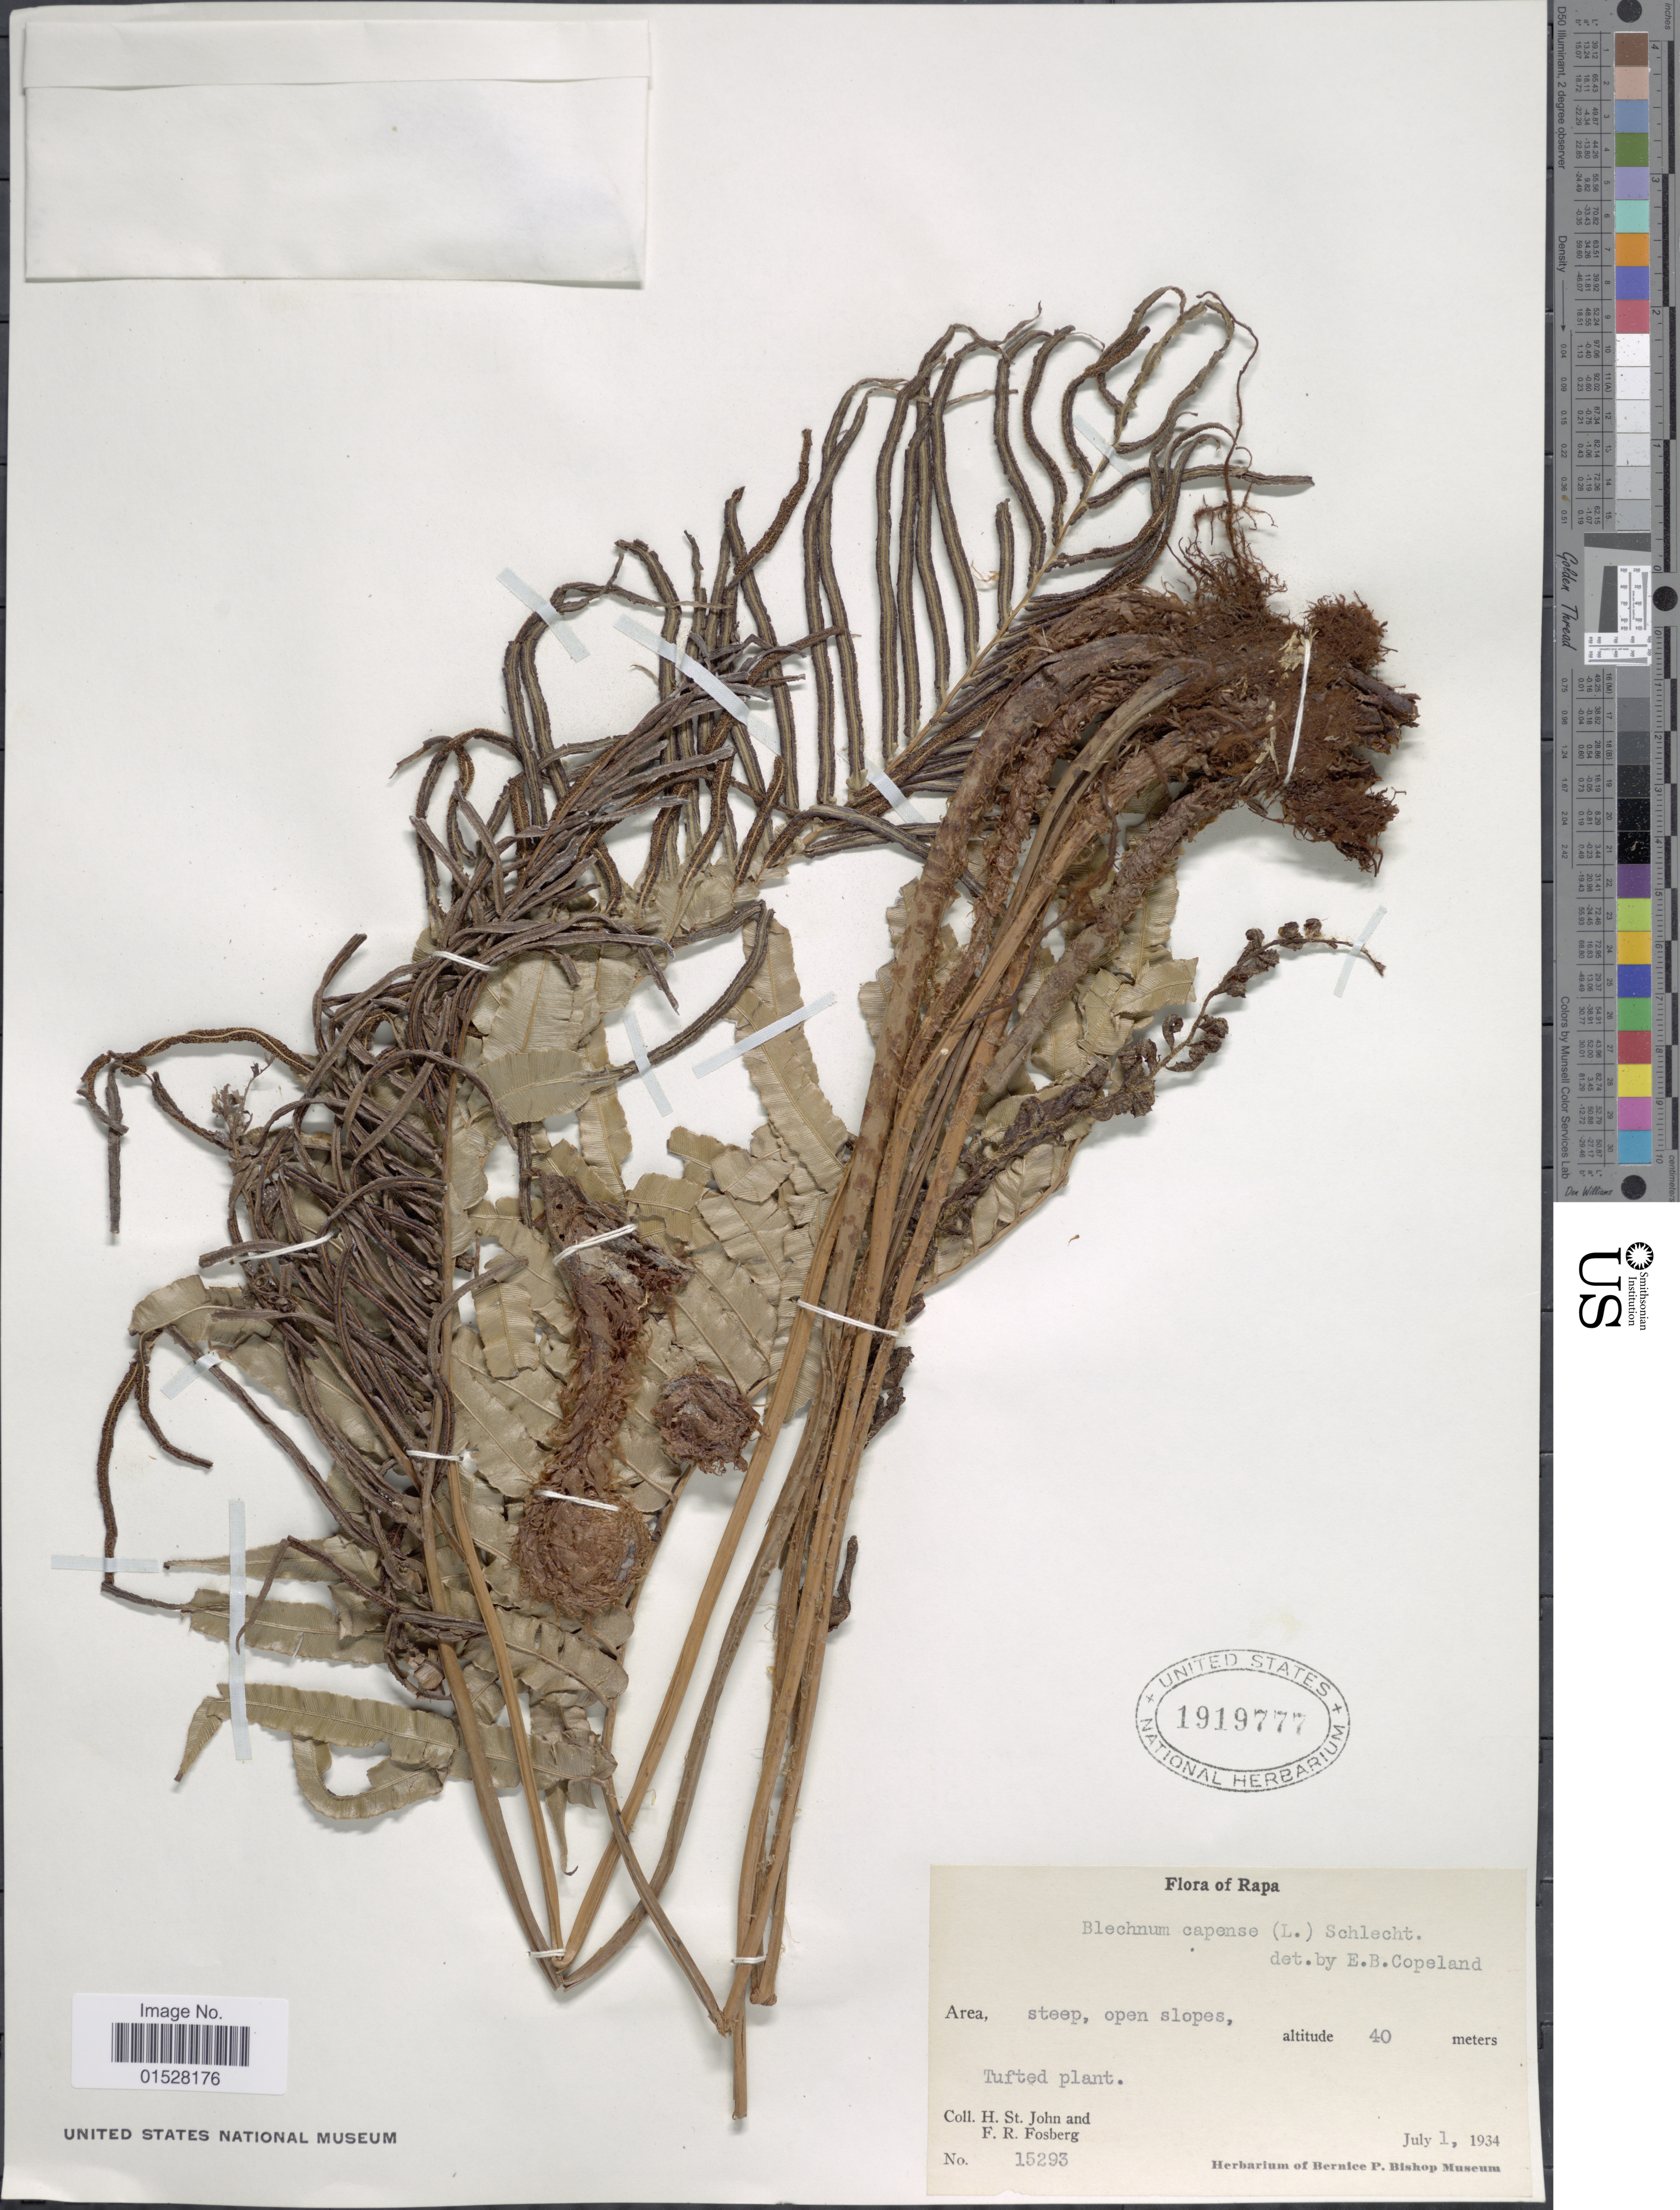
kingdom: Plantae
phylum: Tracheophyta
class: Polypodiopsida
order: Polypodiales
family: Blechnaceae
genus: Blechnum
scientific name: Blechnum procerum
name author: (F. Först.) Sw.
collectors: H. St. John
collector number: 15293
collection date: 1934-07-01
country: French Polynesia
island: Rapa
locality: Rapa, Area, steep, open slopes.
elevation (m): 40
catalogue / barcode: US 1919777